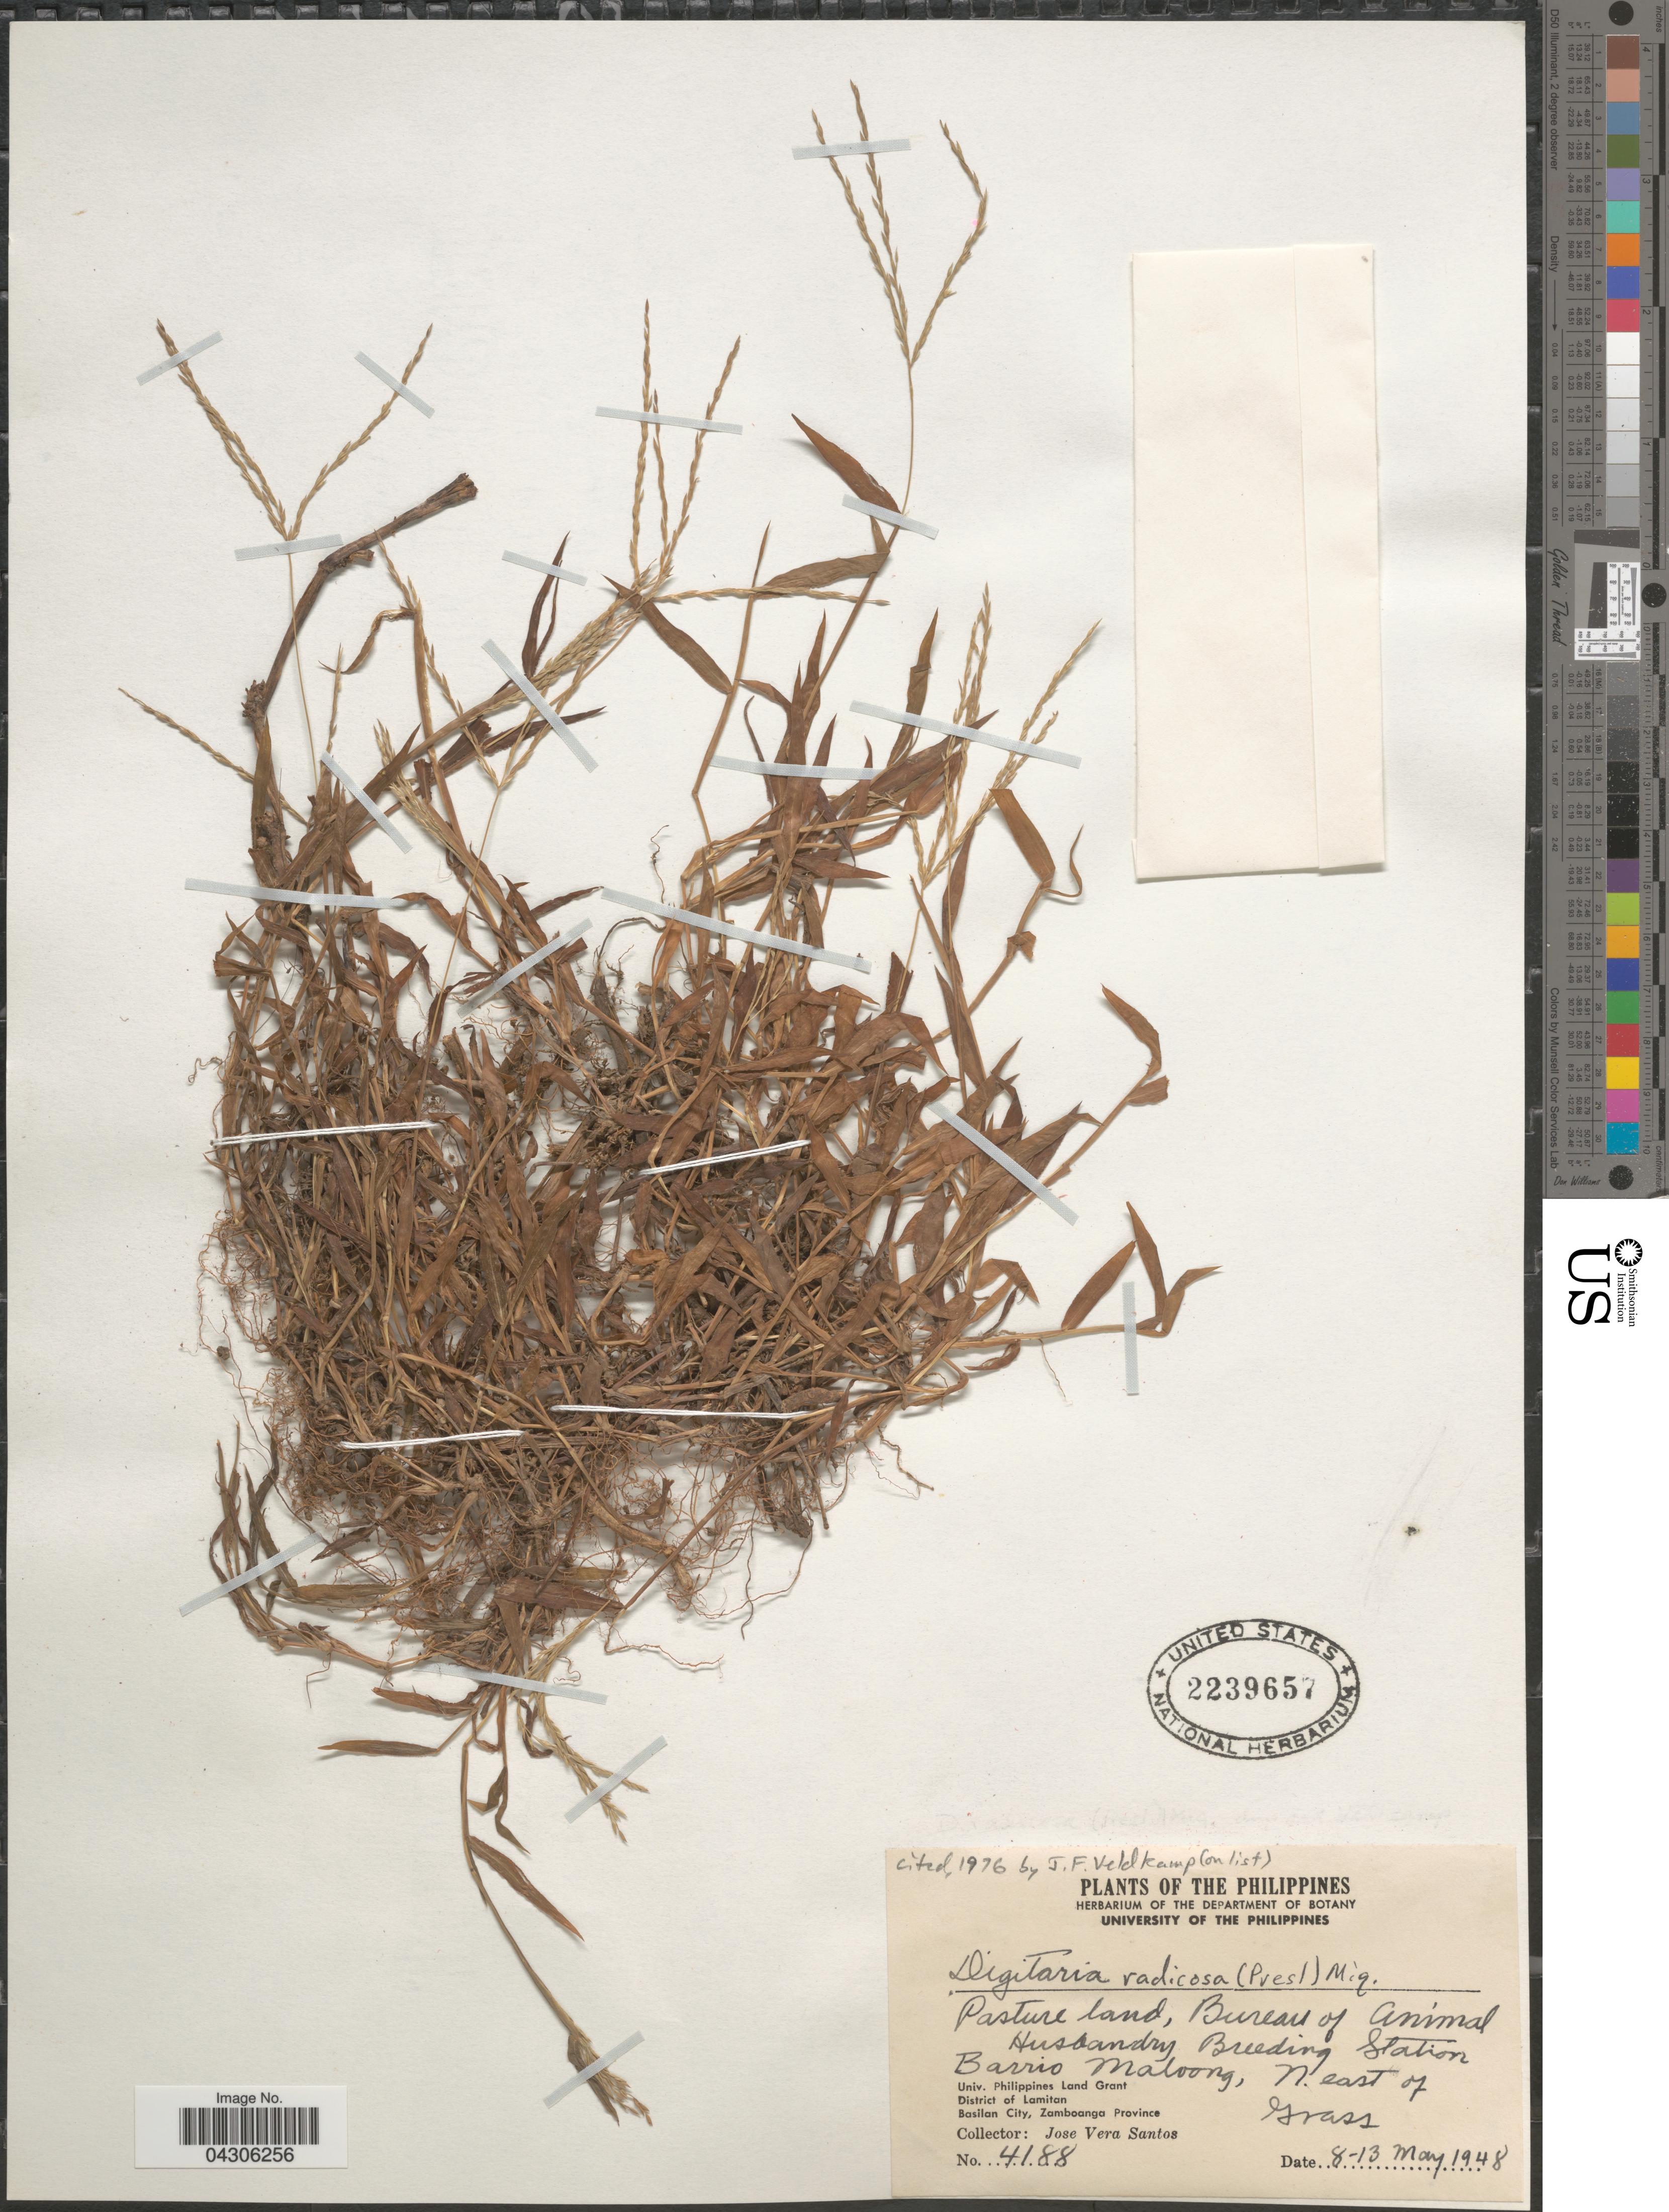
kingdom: Plantae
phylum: Tracheophyta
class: Liliopsida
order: Poales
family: Poaceae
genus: Digitaria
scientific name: Digitaria radicosa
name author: (J. Presl) Miq.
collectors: J. Vera Santos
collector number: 4188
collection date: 1948-05-08/1948-05-13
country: Philippines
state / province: Zamboanga Peninsula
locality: Pasture land, Bureau of Animal Husbandry Breeding Station. Barrio Maloong, N. east of. Univ. Philippines Land Grant. District of Lamitan. Basilan City, Zamboanga Province.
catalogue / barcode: US 2239657